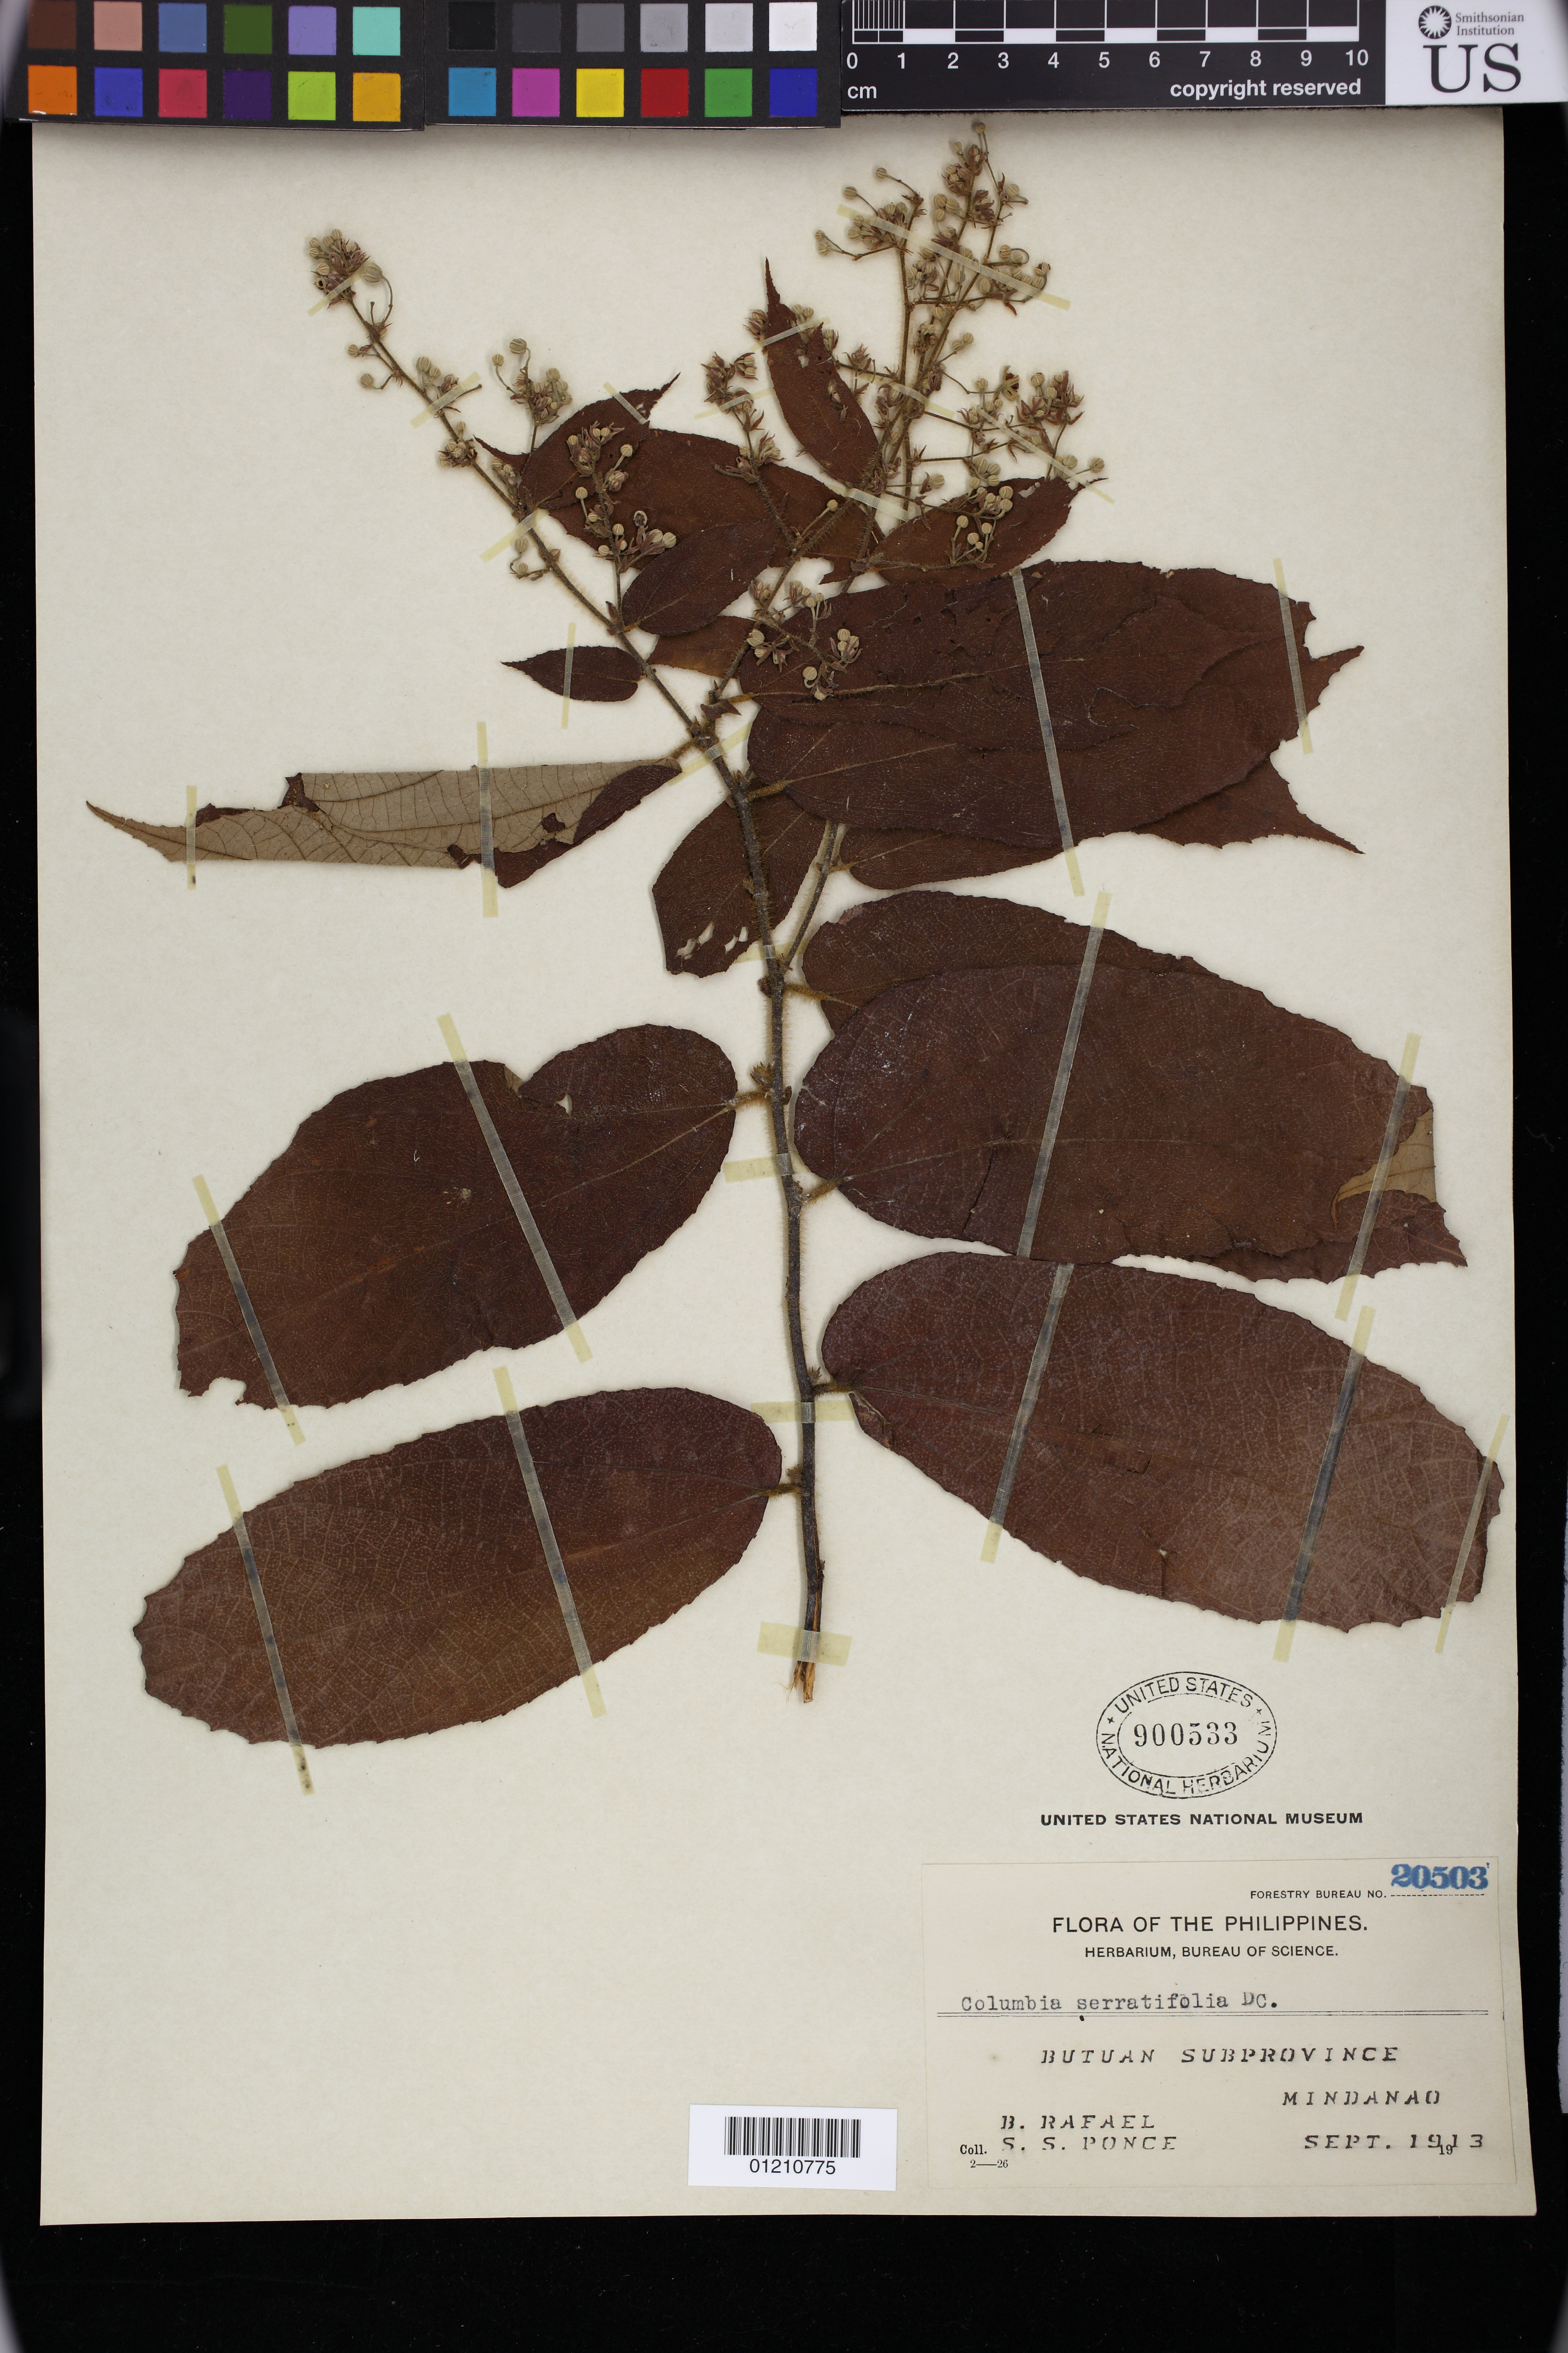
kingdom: Plantae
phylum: Tracheophyta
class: Magnoliopsida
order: Malvales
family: Malvaceae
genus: Colona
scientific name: Colona serratifolia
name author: Cav.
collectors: B. Rafael & S. Ponce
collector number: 20503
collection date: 1913-09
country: Philippines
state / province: Caraga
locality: Butuan Subprovince,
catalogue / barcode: US 900533